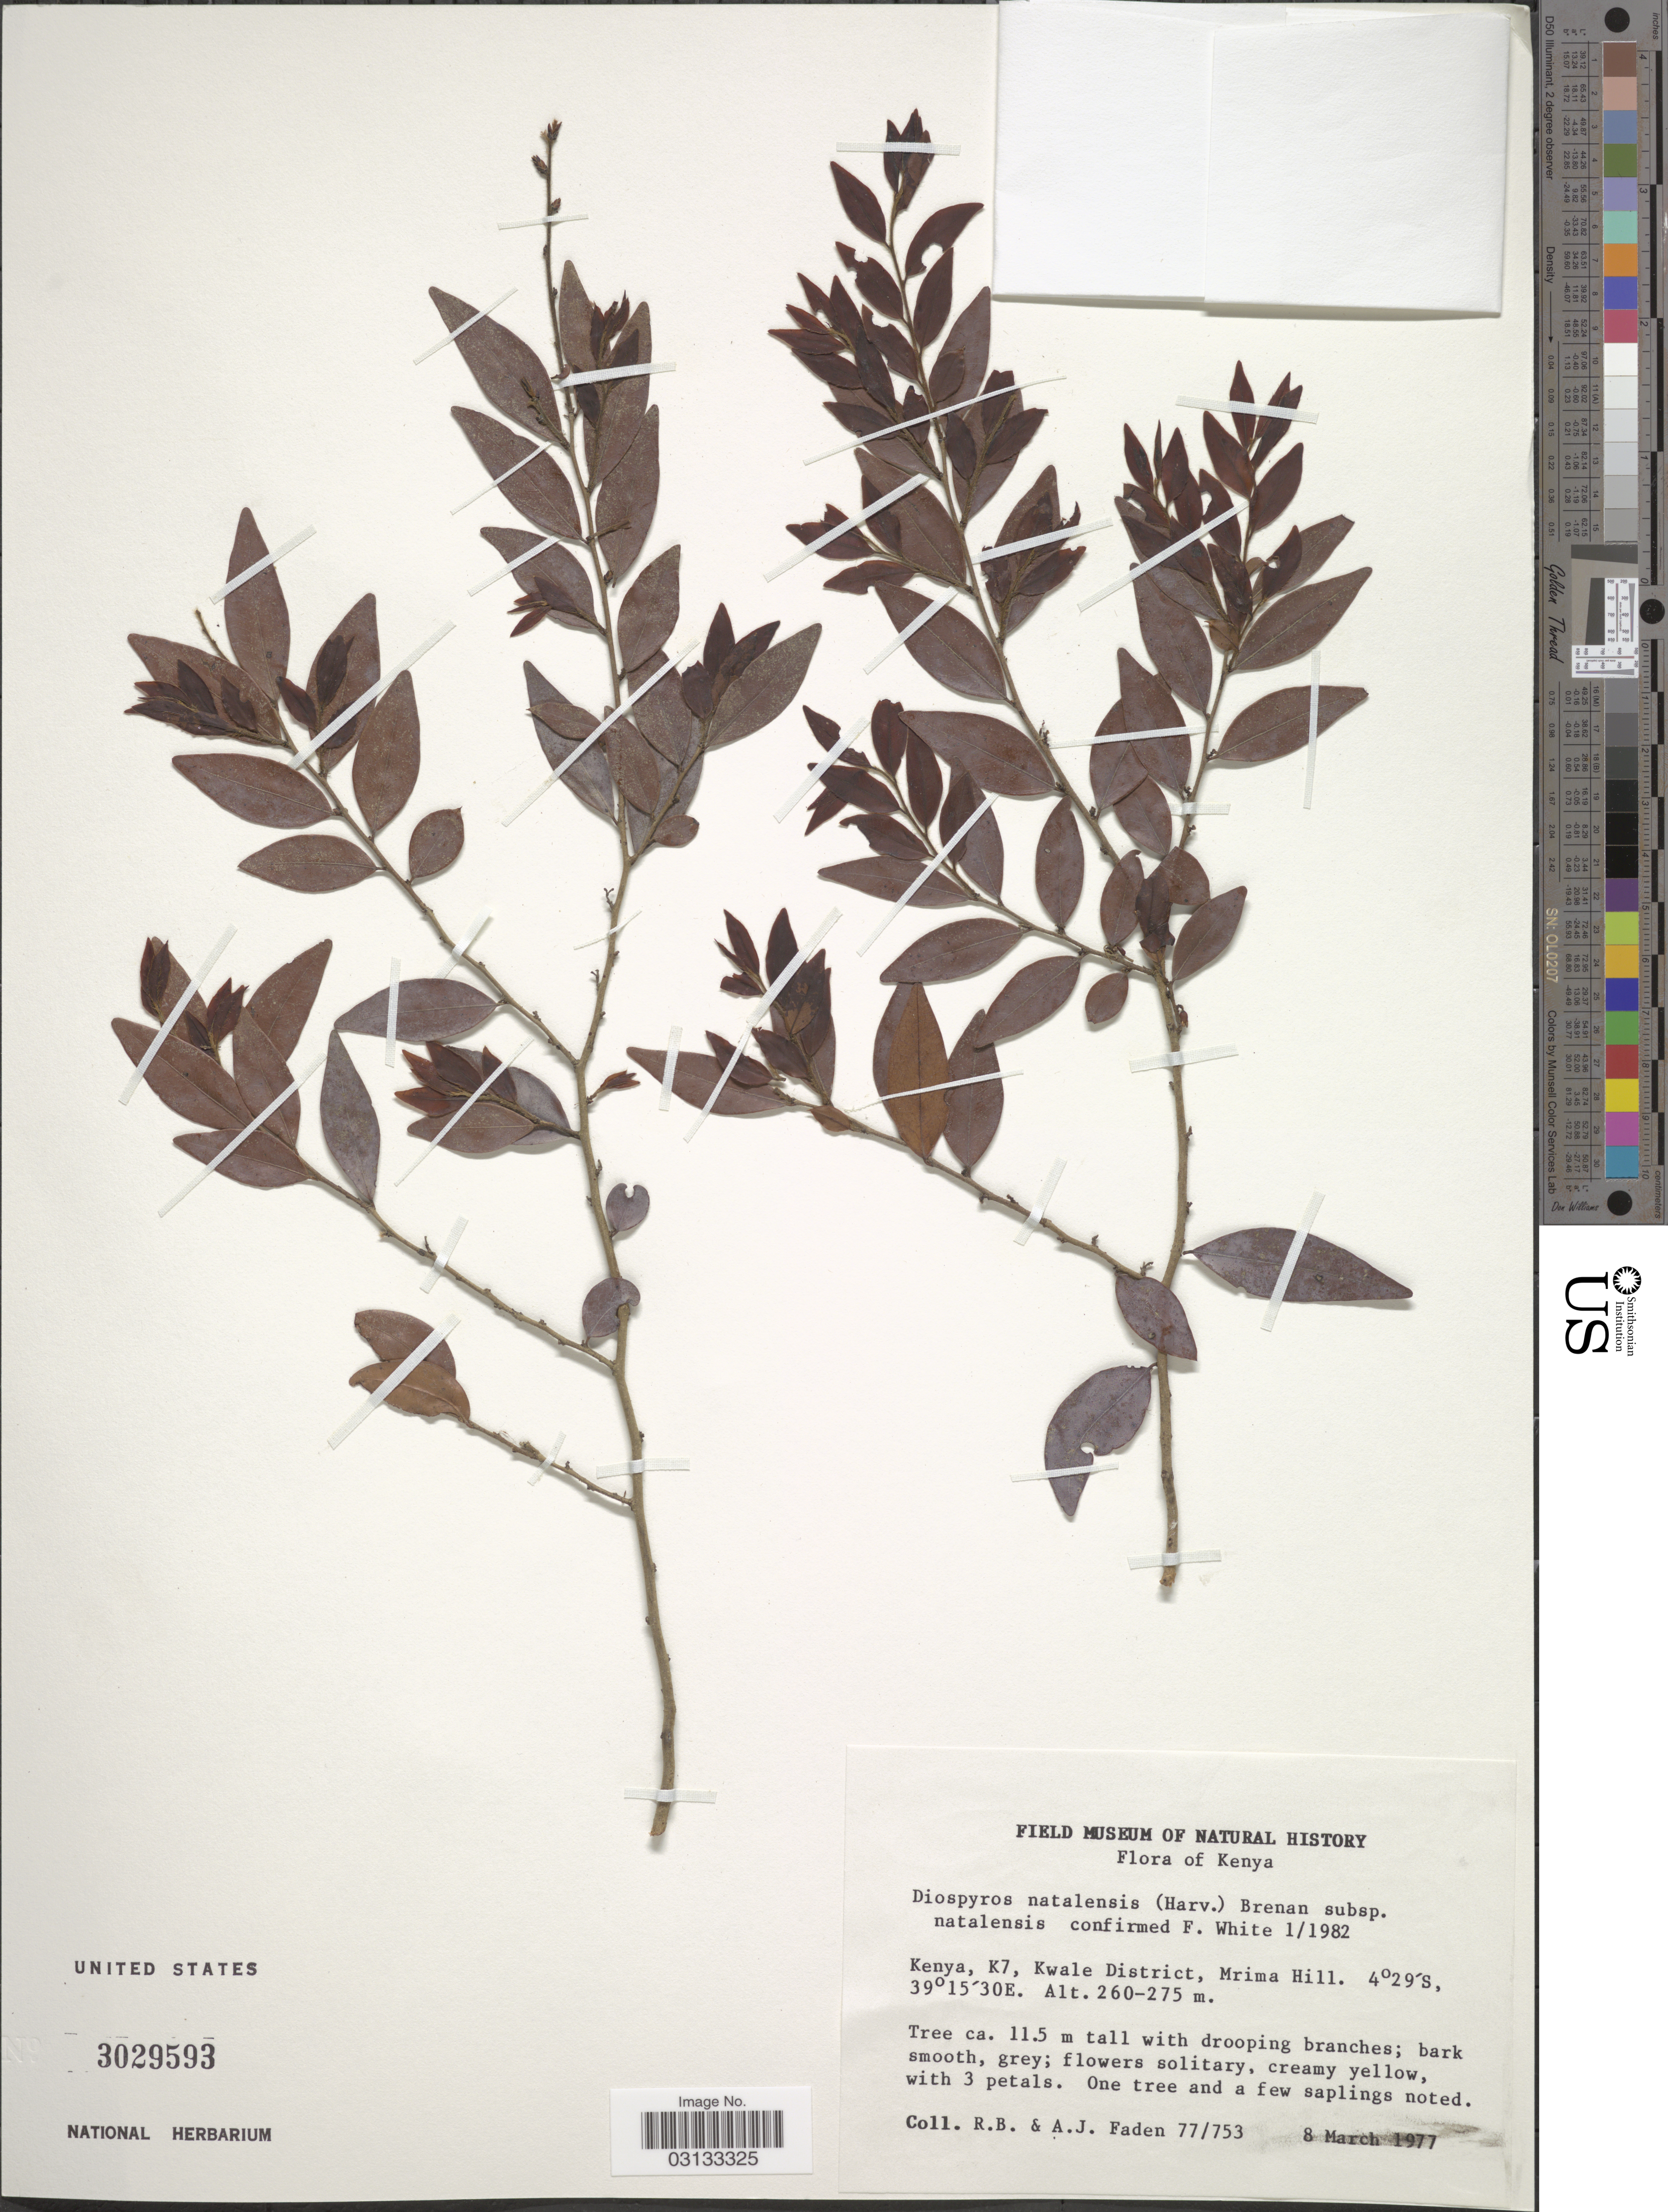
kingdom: Plantae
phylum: Tracheophyta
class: Magnoliopsida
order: Ericales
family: Ebenaceae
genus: Diospyros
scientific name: Diospyros natalensis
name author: (Harv.) Brenan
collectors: R. B. Faden & A. J. Faden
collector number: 77/753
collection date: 1977-03-08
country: Kenya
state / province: Kwale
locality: K7, Kwale District, Mrima Hill.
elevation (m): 260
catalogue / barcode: US 3029593